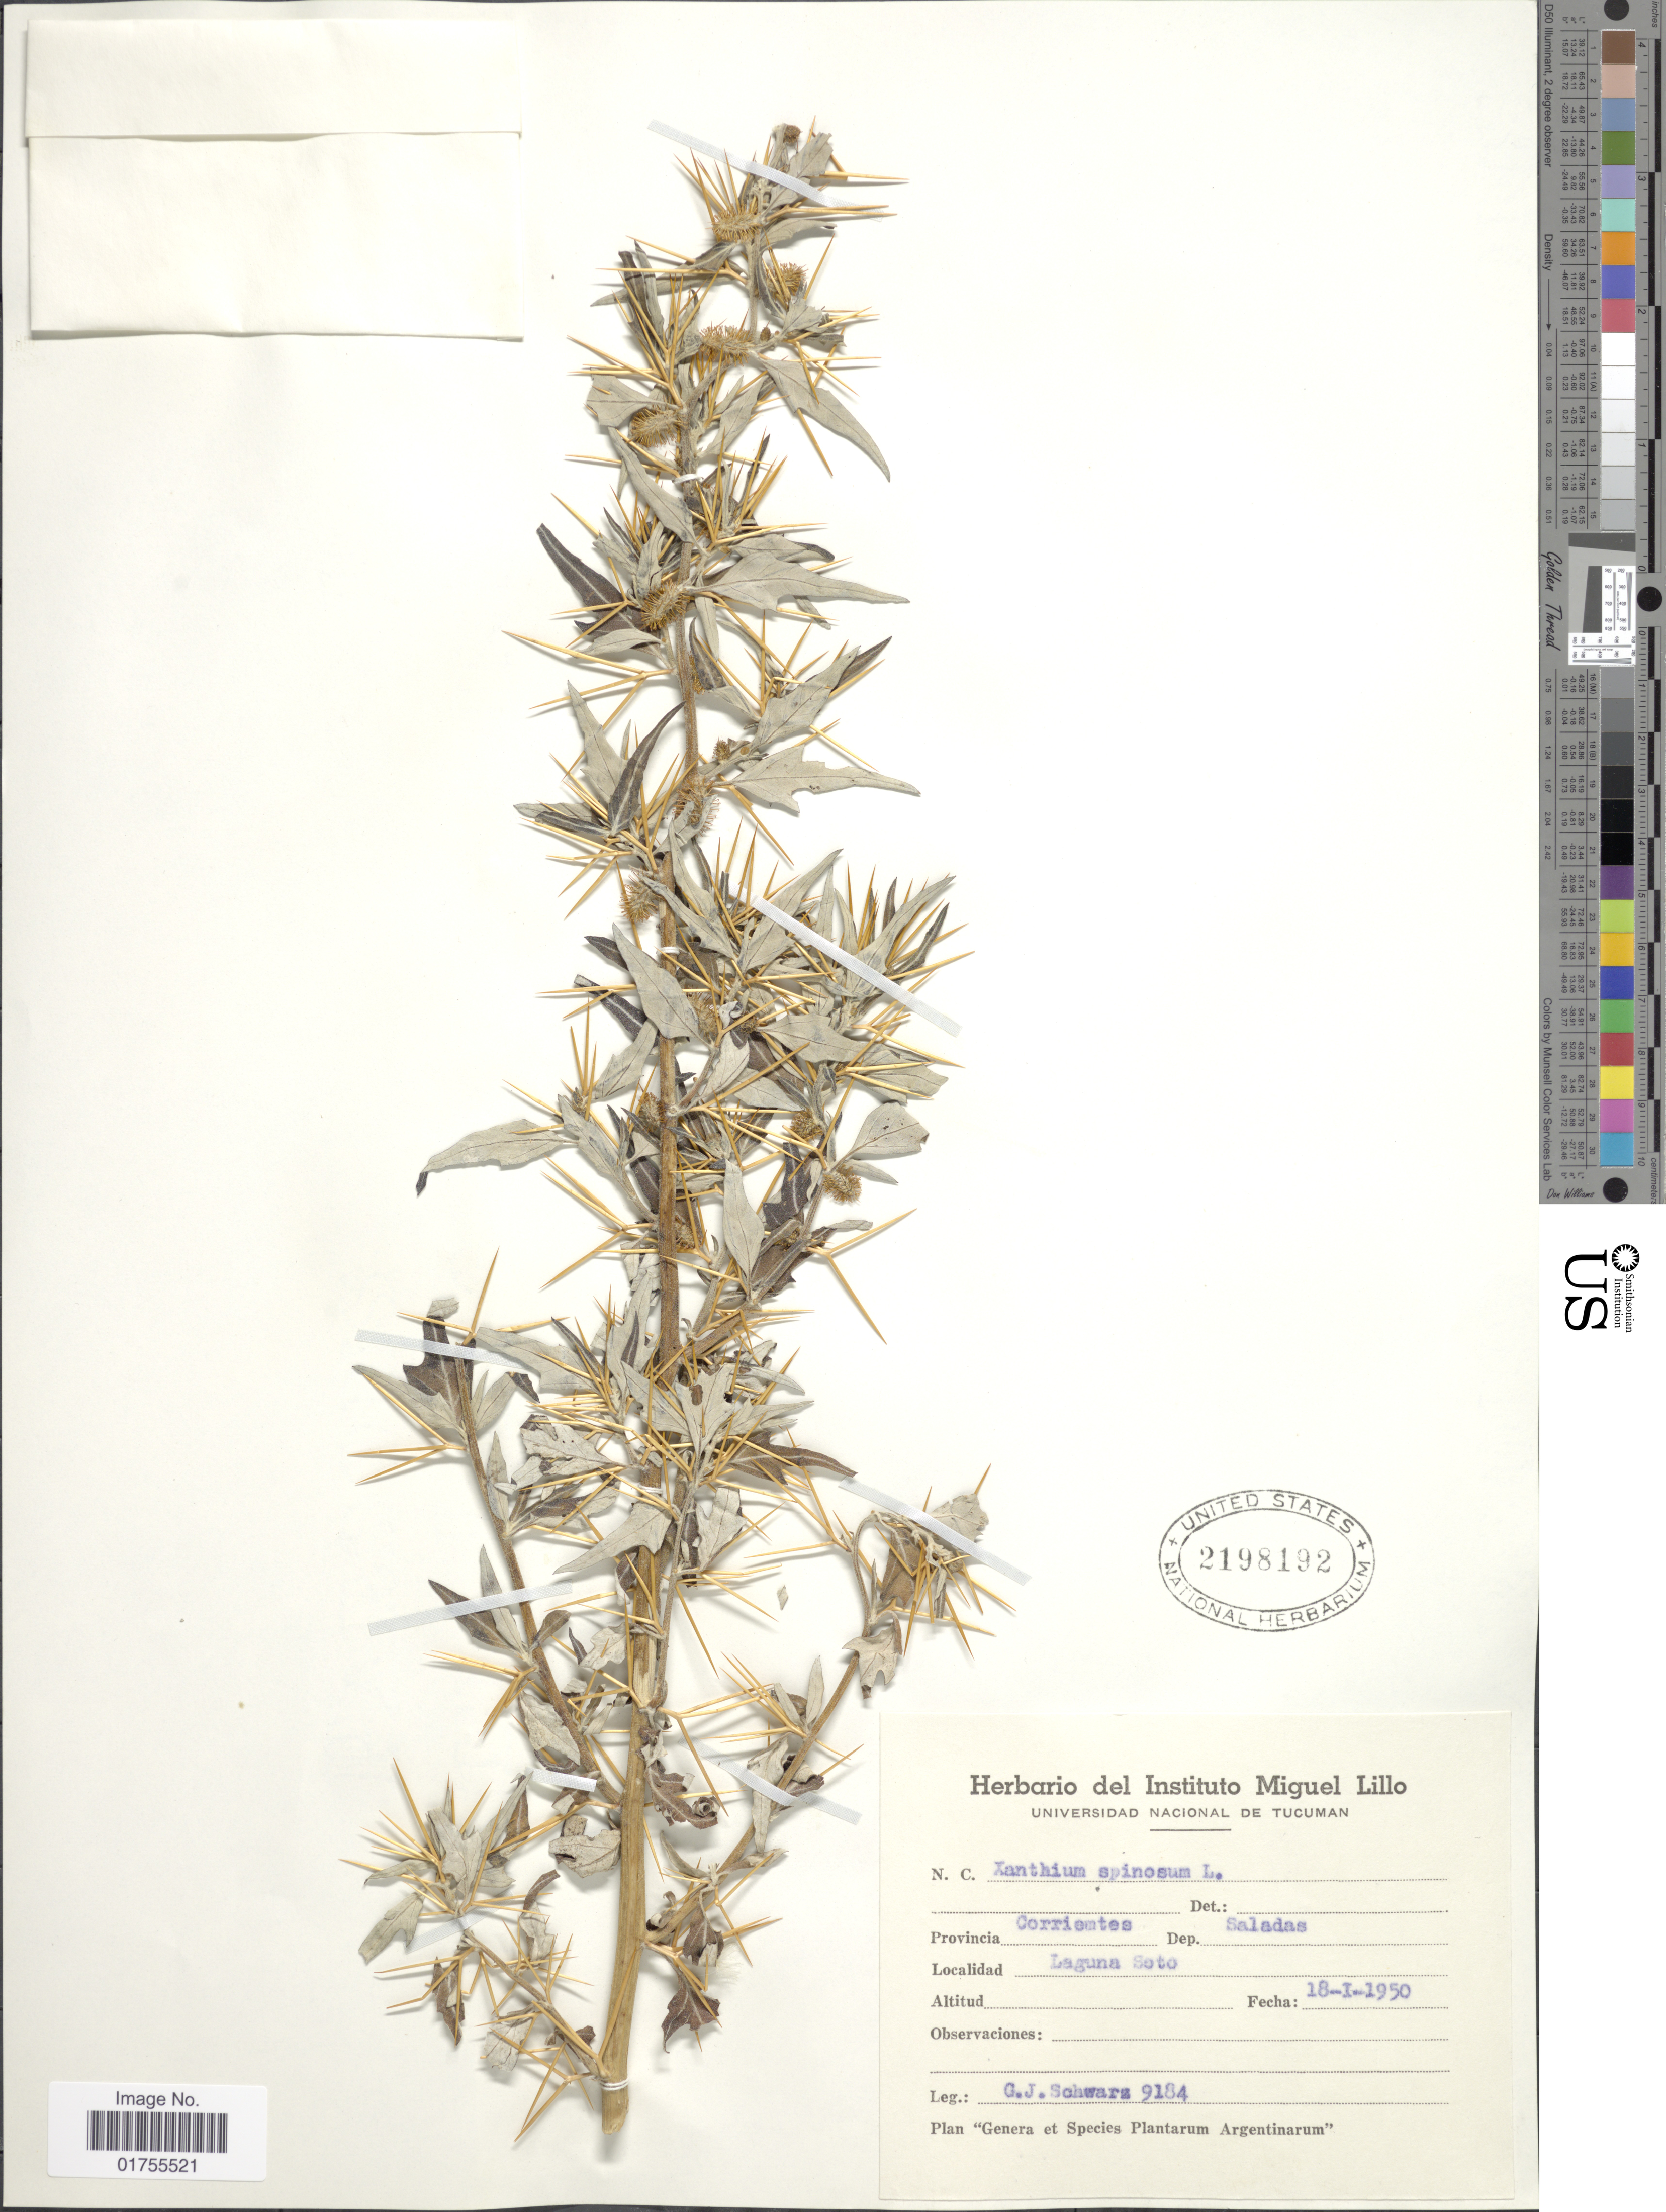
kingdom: Plantae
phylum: Tracheophyta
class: Magnoliopsida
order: Asterales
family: Asteraceae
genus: Xanthium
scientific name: Xanthium spinosum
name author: L.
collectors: G. J. Schwarz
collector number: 9184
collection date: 1950-01-18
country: Argentina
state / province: Corrientes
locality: Corrientes, Dept. Saladas, Laguna Soto.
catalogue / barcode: US 2198192